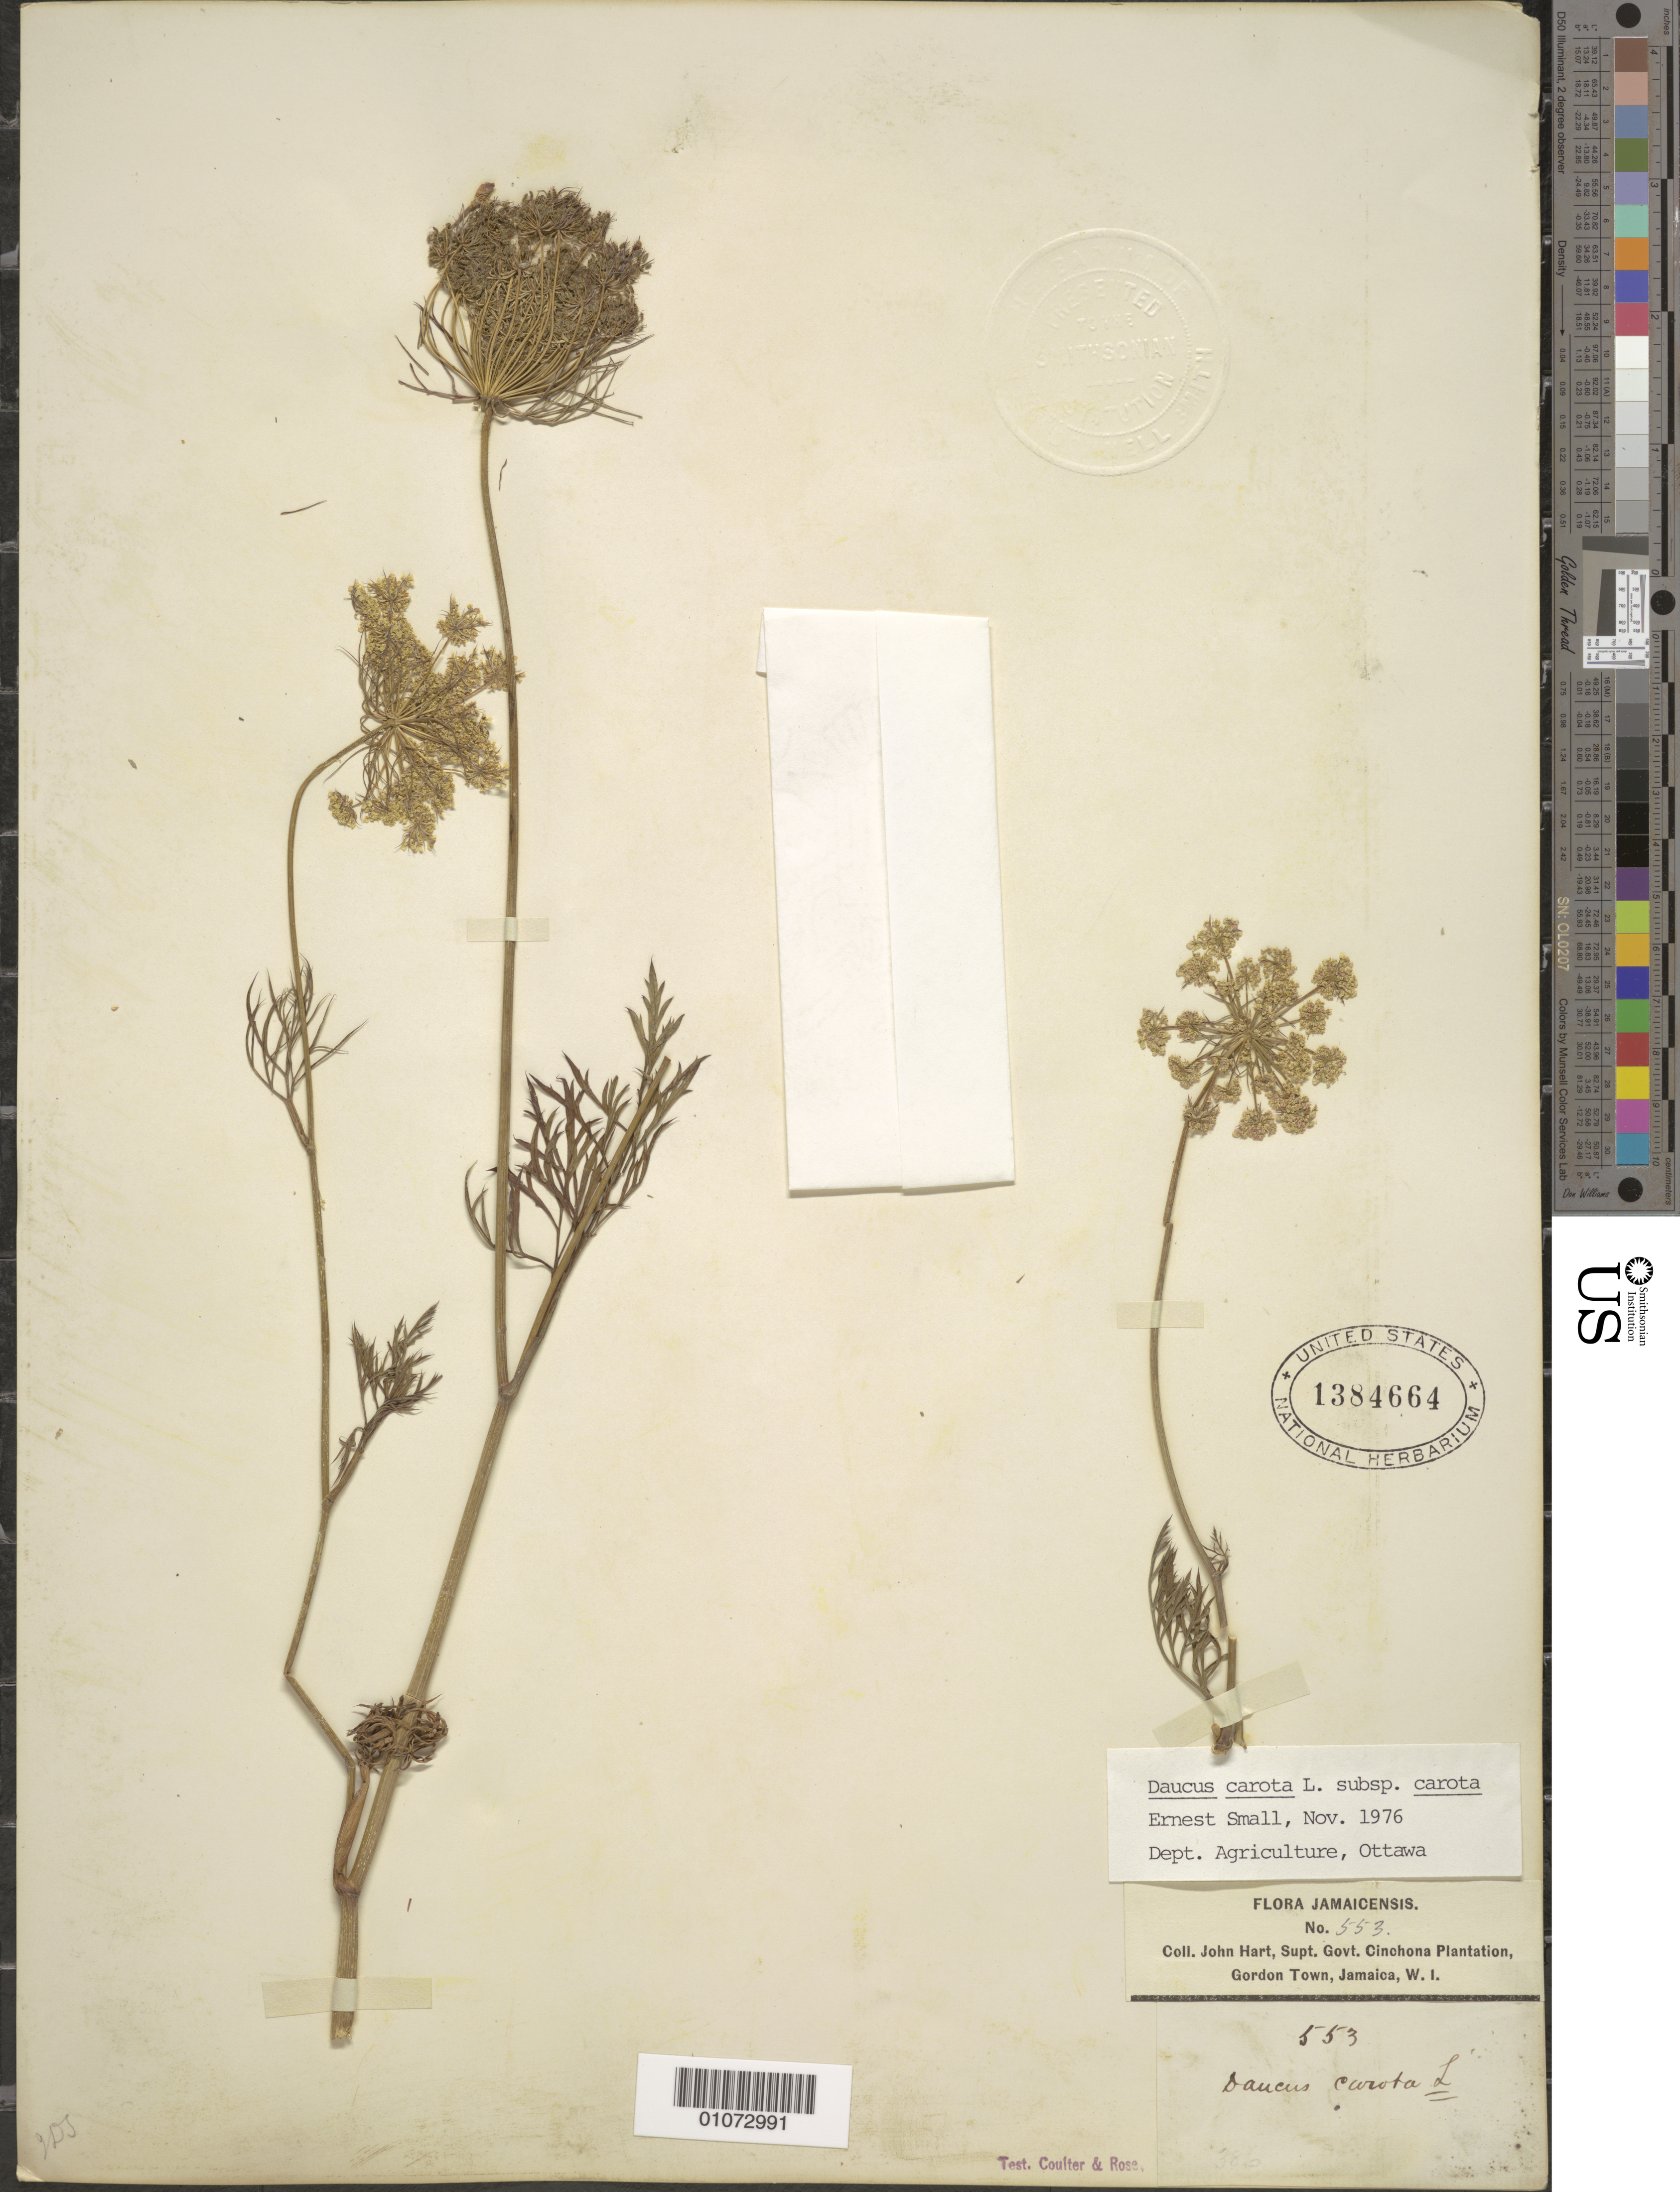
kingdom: Plantae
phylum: Tracheophyta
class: Magnoliopsida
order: Apiales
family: Apiaceae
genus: Daucus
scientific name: Daucus carota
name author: L.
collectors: J. Hart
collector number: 553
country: Jamaica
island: Jamaica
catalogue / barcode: US 1384664